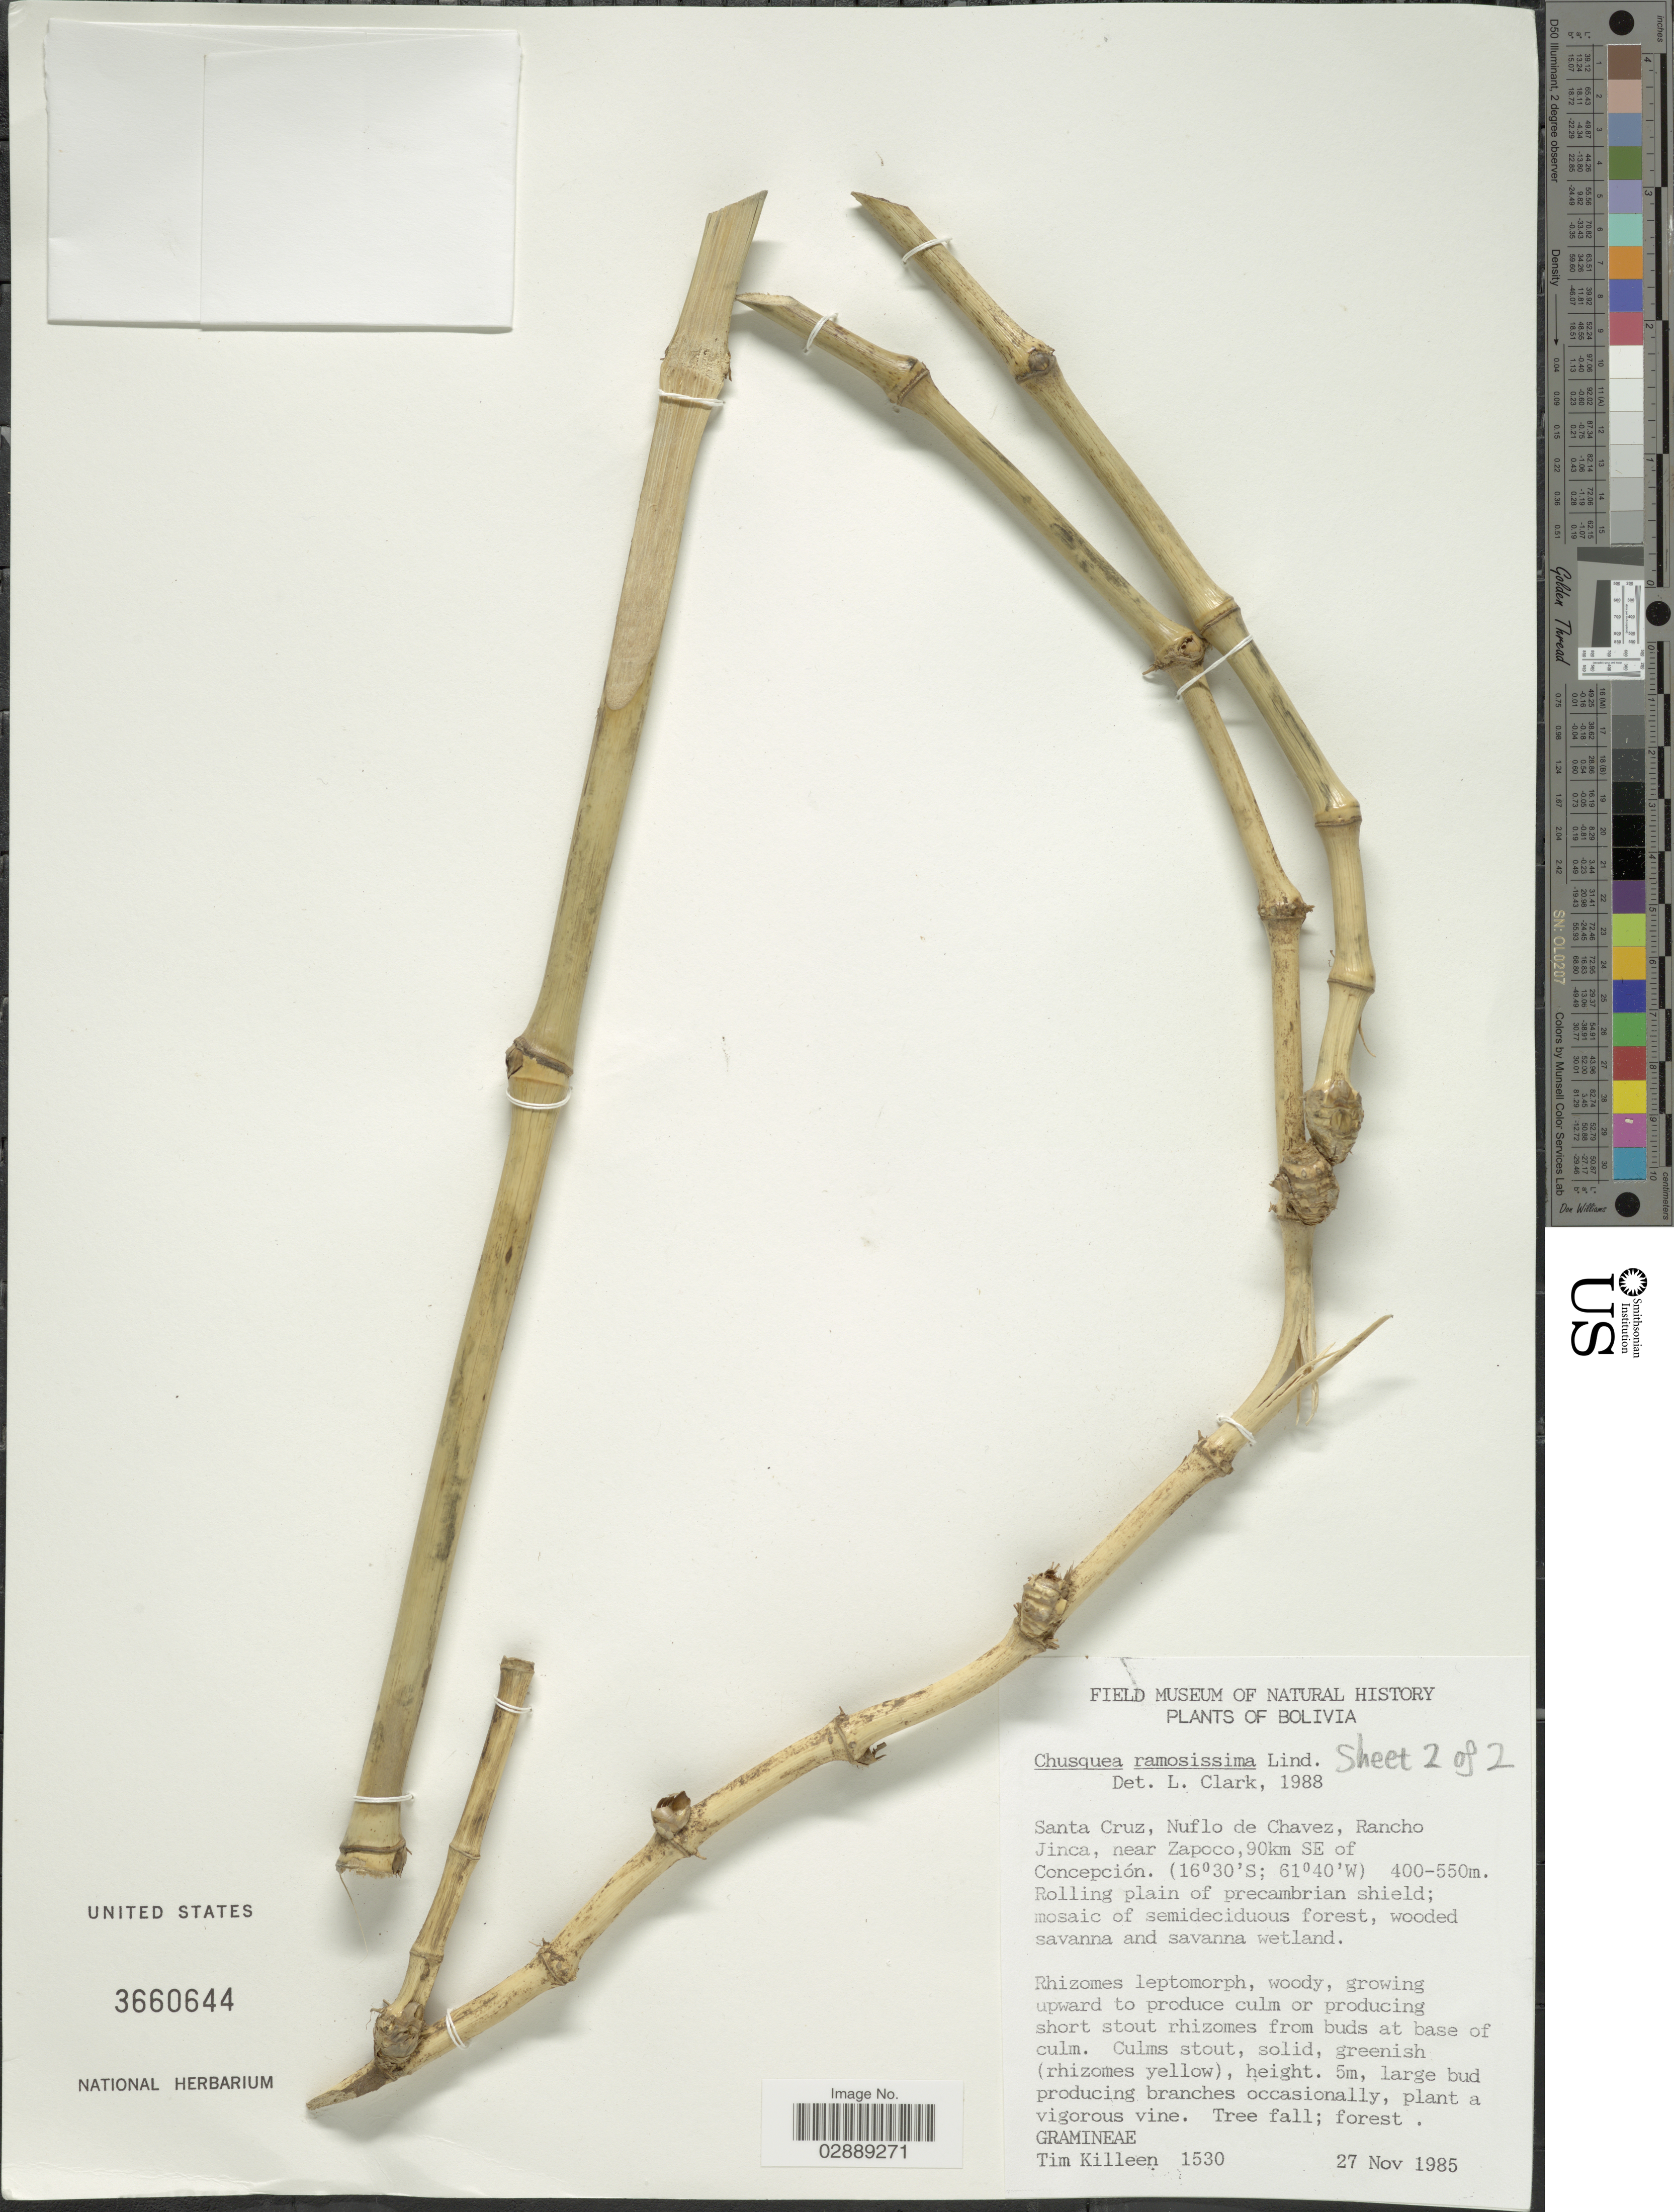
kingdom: Plantae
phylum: Tracheophyta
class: Liliopsida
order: Poales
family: Poaceae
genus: Chusquea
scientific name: Chusquea ramosissima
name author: Lindm.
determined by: Clark, L.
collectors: T. J. Killeen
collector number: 1530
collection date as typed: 27 Nov 1985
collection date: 1985-11-27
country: Bolivia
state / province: Santa Cruz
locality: Nuflo de Chavez, Rancho Jinca, near Zapoco, 90 km SE of Conception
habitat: Rolling plain of precambrian shield, mosaic of semideciduous forest, wooded savanna and savanna wetland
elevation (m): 400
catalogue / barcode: US 3660644